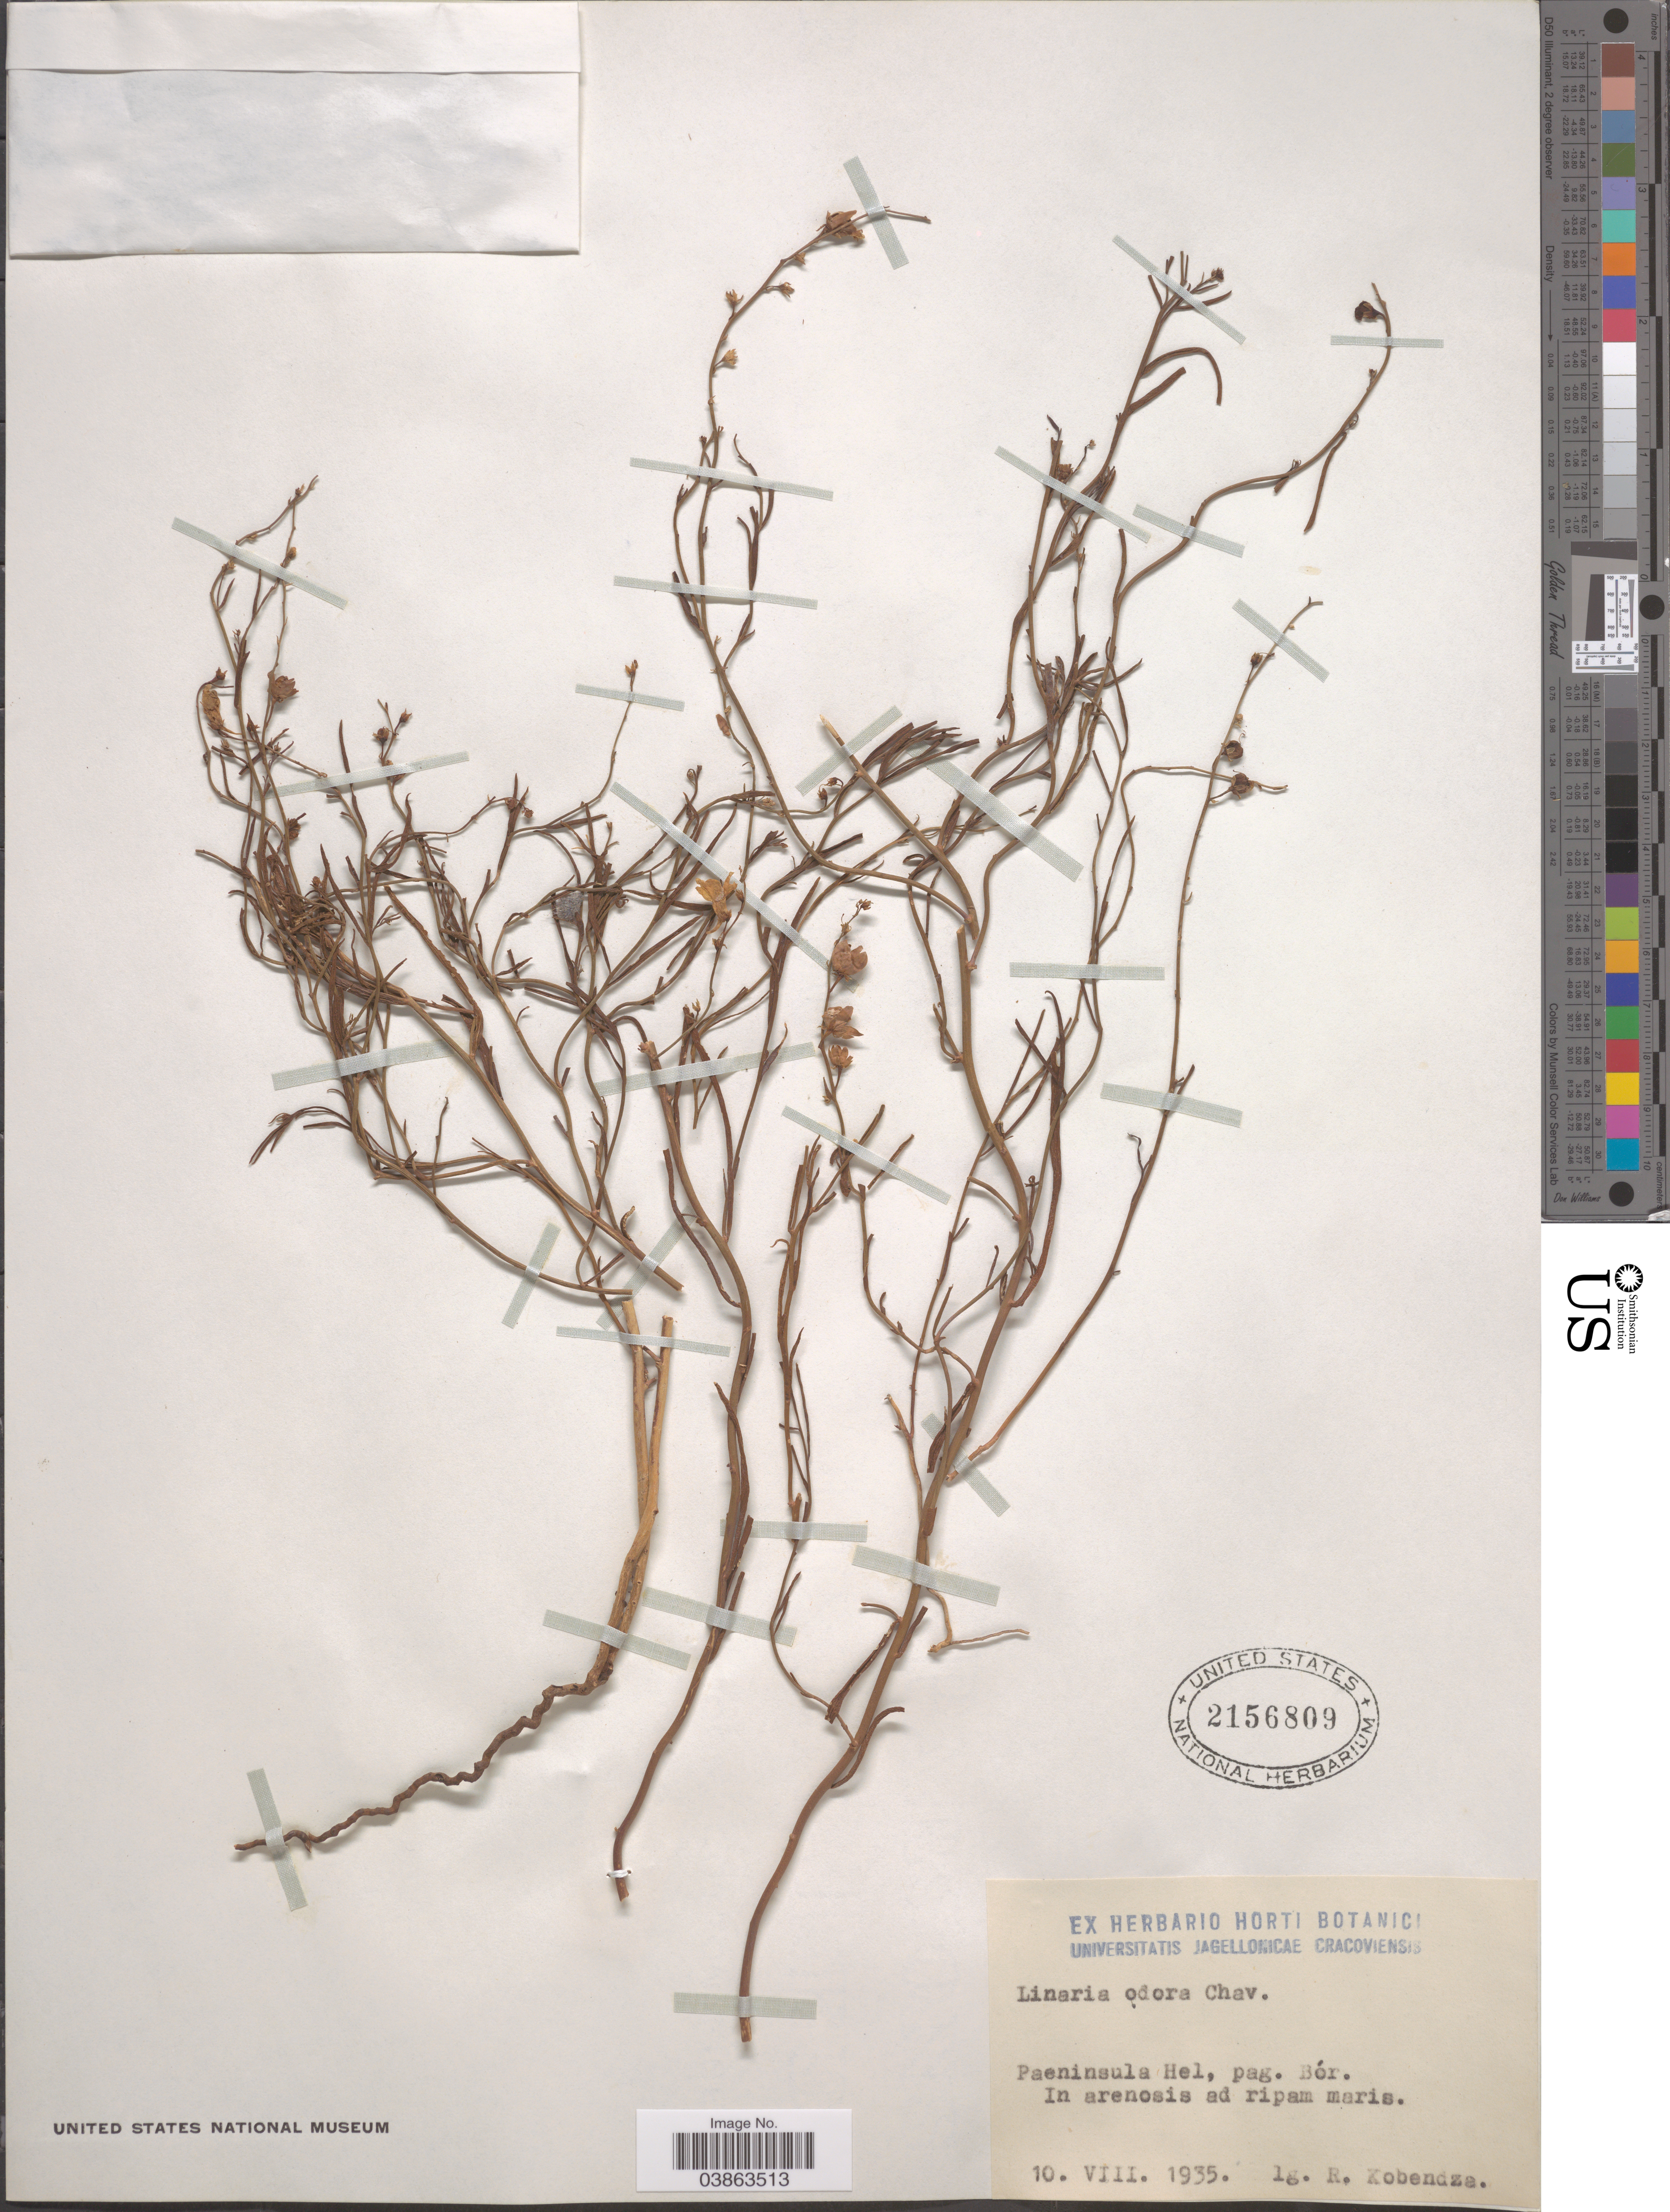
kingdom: Plantae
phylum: Tracheophyta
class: Magnoliopsida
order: Lamiales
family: Plantaginaceae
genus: Linaria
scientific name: Linaria odora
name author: (M. Bieb.) Fisch.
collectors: R. Kobendza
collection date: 1935-08-10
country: Poland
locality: Paeninsula Hel, pag. Bór. In arenosis ad ripam maris.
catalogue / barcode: US 2156809